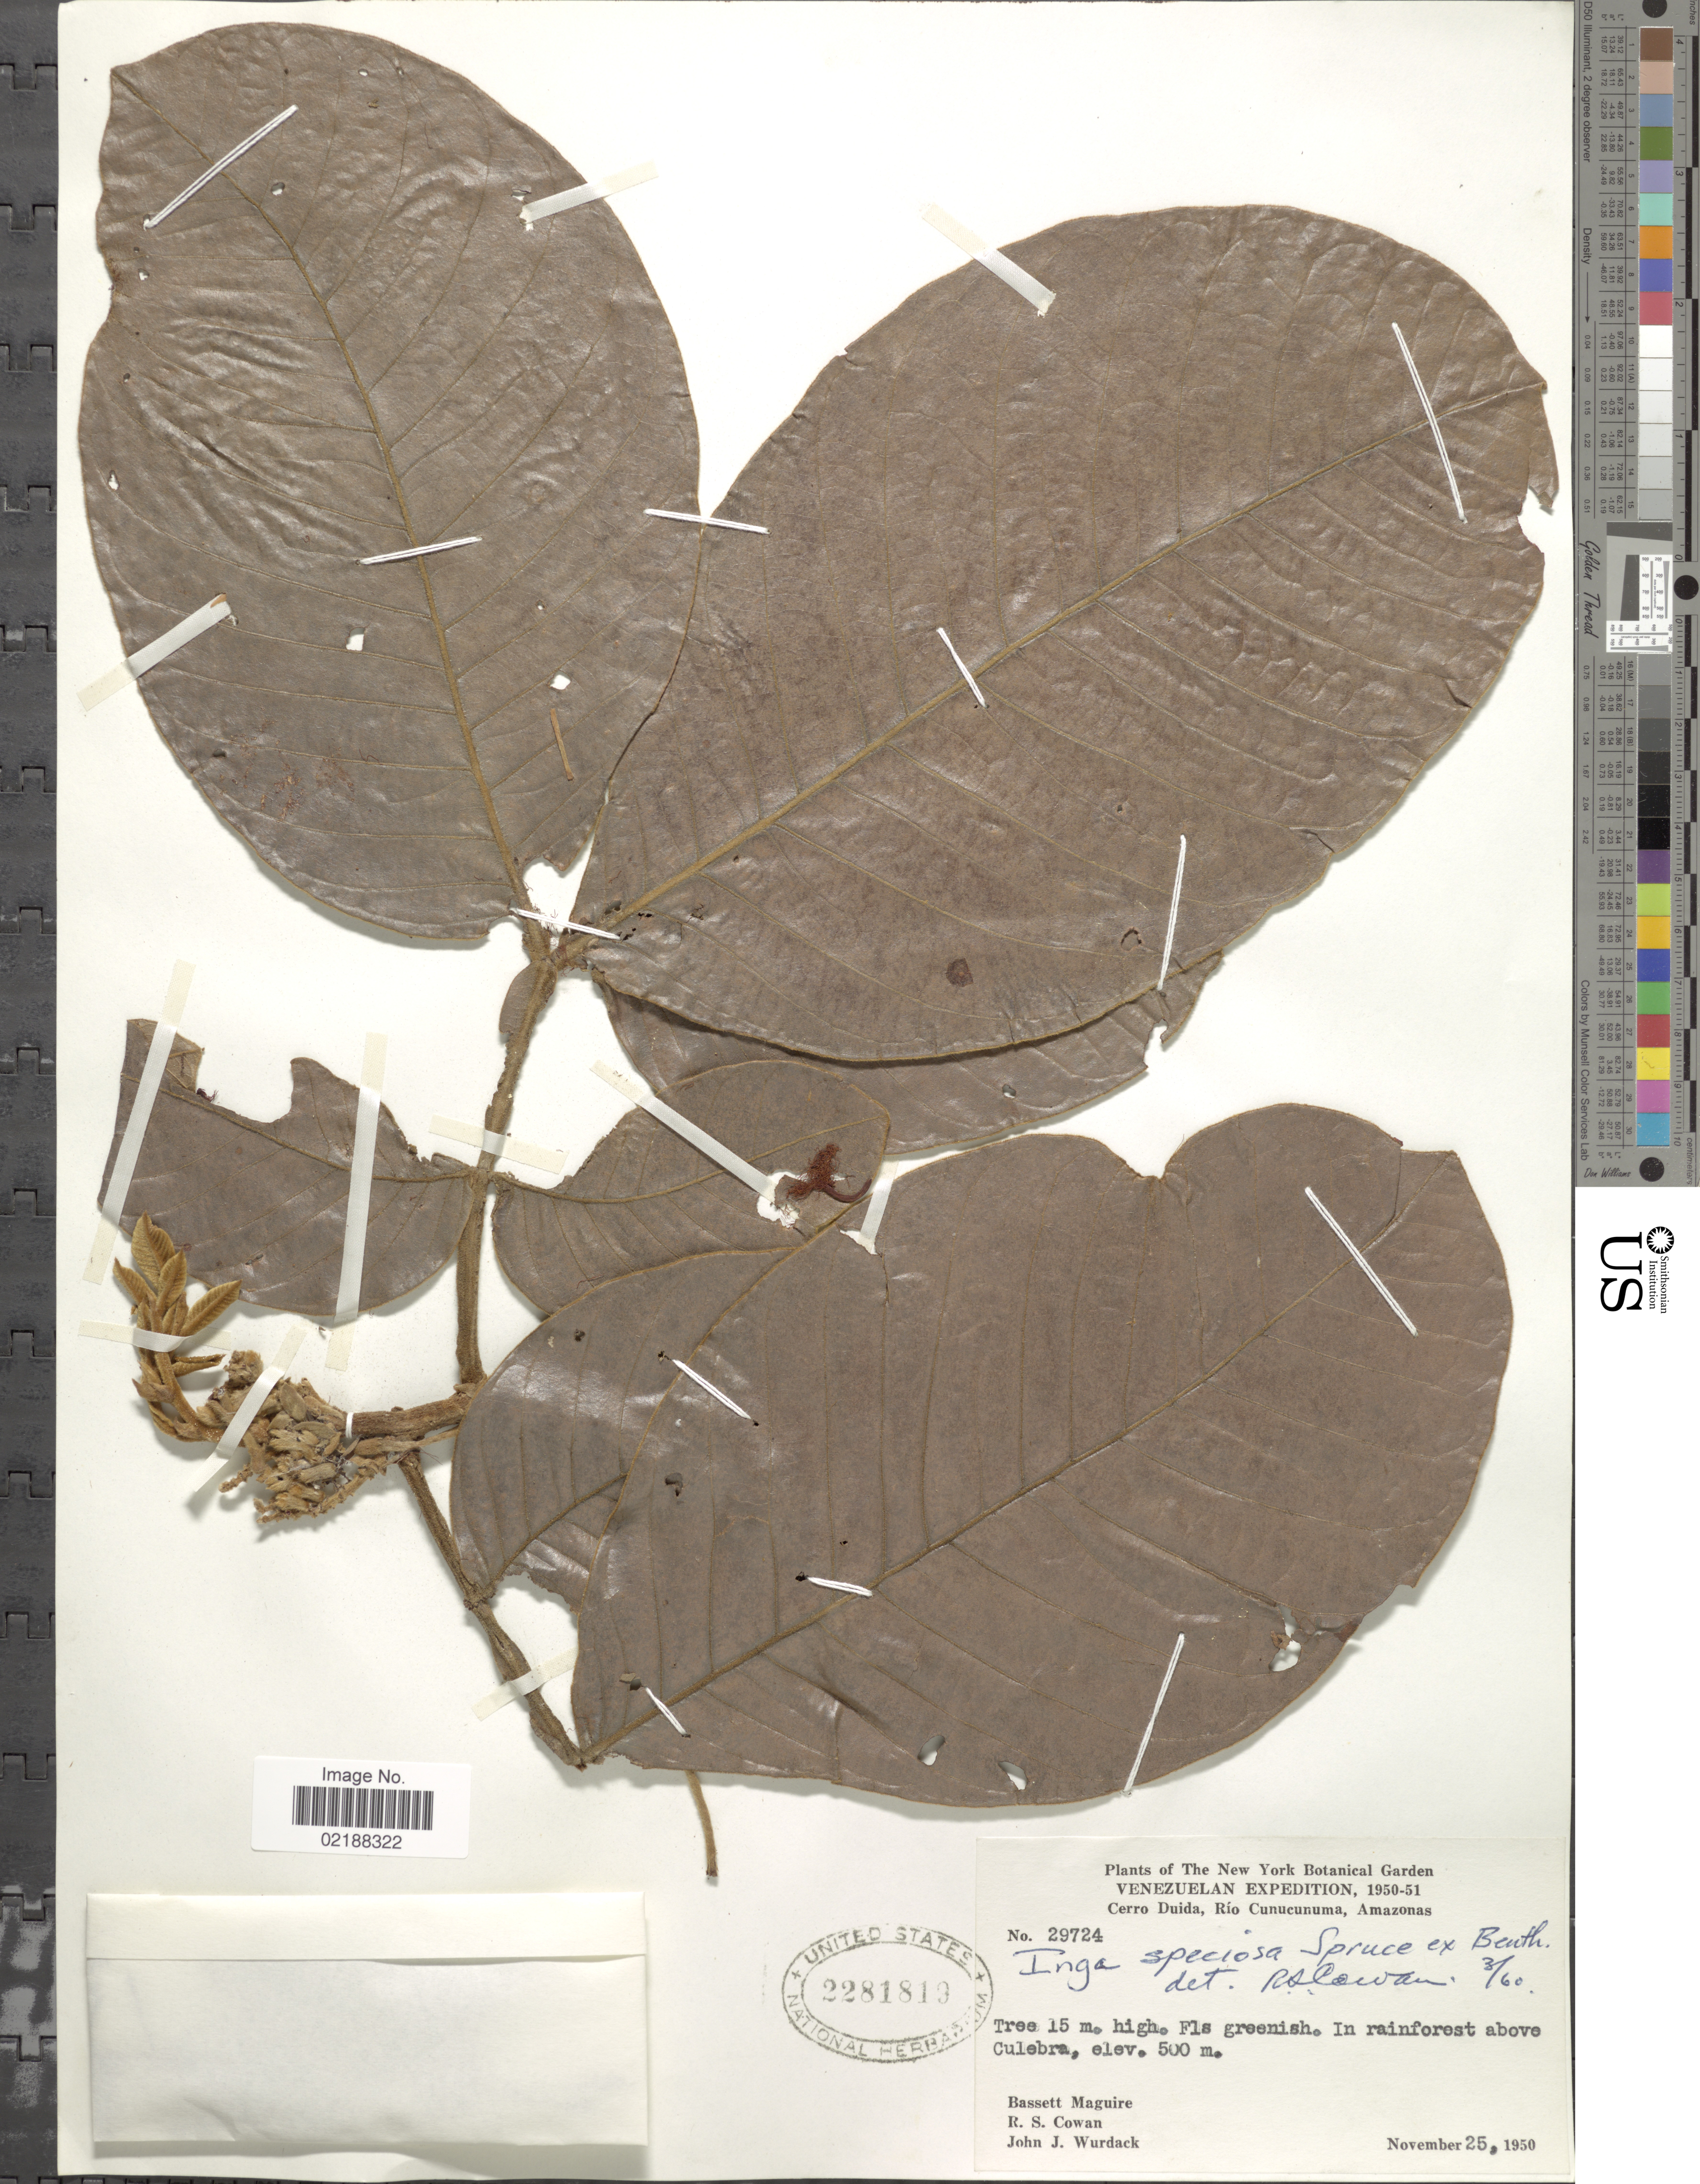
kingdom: Plantae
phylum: Tracheophyta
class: Magnoliopsida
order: Fabales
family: Fabaceae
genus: Inga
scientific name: Inga lomatophylla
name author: (Benth.) Pittier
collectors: B. Maguire, R. S. Cowan & J. J. Wurdack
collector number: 29724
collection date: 1950-11-25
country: Venezuela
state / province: Amazonas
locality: Cerro Duida, Rio Cunucunuma, Above Culebra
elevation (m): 500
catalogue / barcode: US 2281819